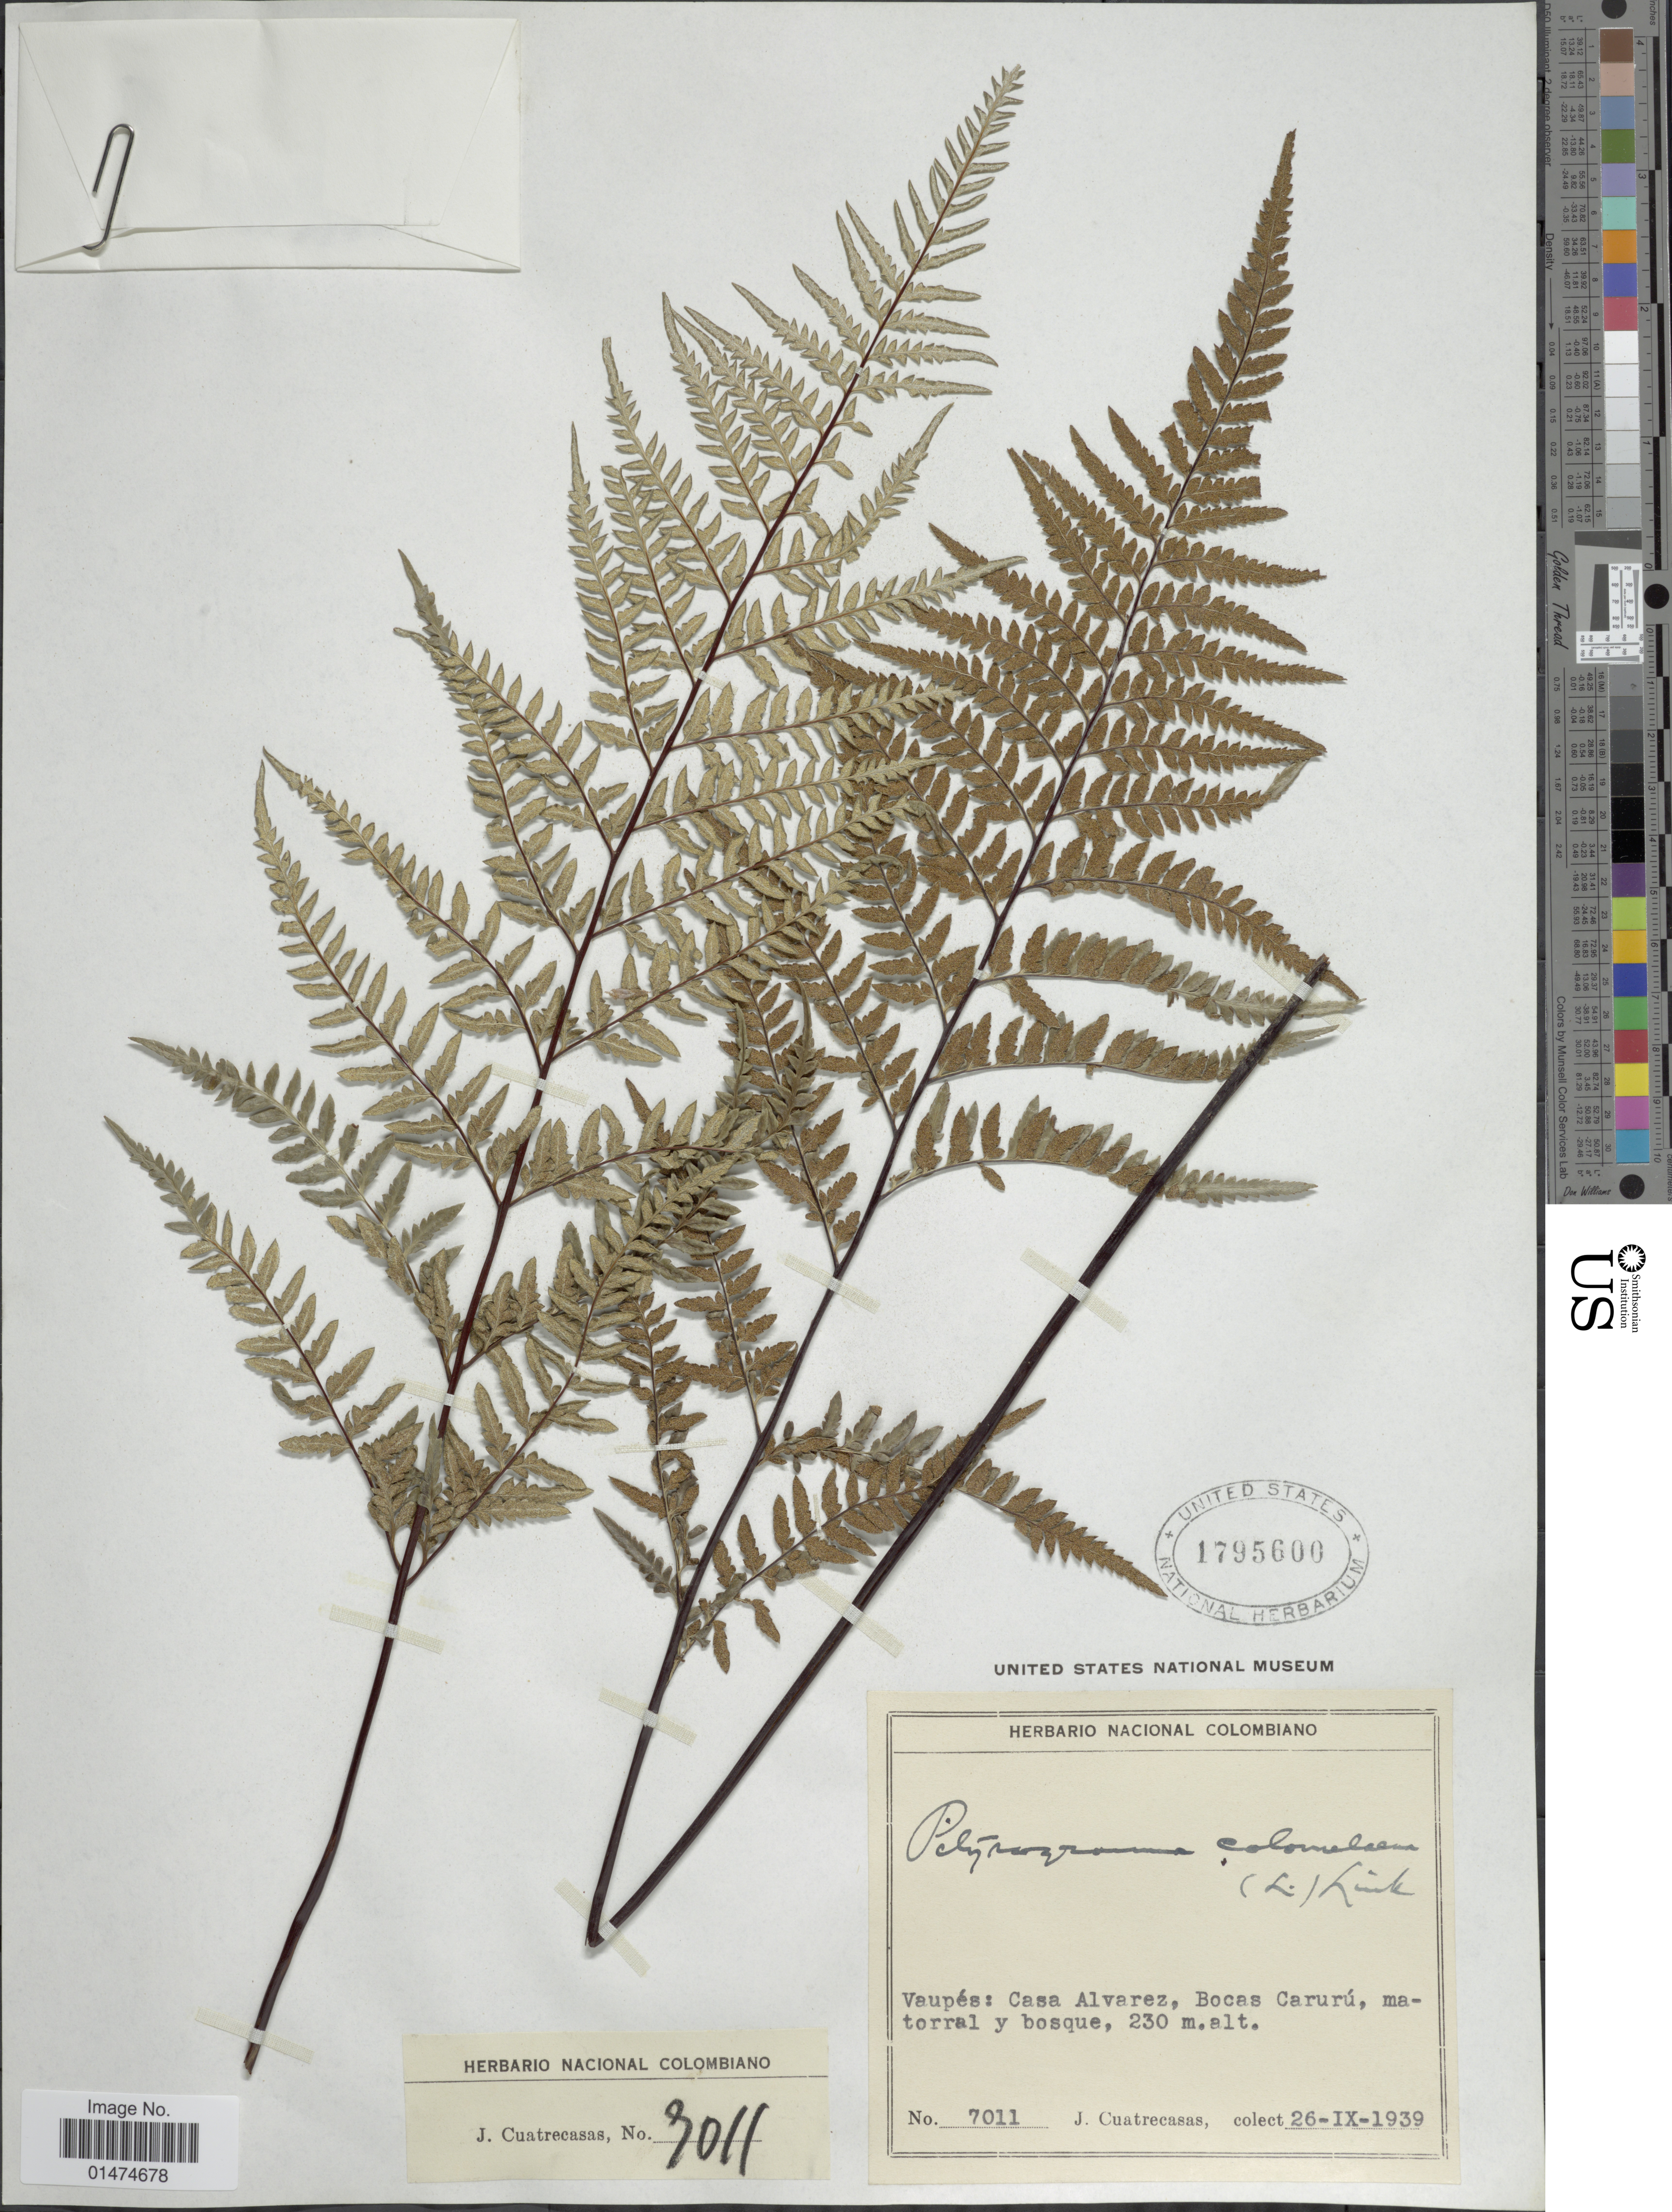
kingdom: Plantae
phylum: Tracheophyta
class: Polypodiopsida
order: Polypodiales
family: Pteridaceae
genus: Pityrogramma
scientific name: Pityrogramma calomelanos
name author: (L.) Link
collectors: J. Cuatrecasas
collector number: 7011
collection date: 1939-09-26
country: Colombia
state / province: Vaupés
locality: Casa Alvarez, Bocas Caruru, matorral y bosque.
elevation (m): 230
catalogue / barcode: US 17956020